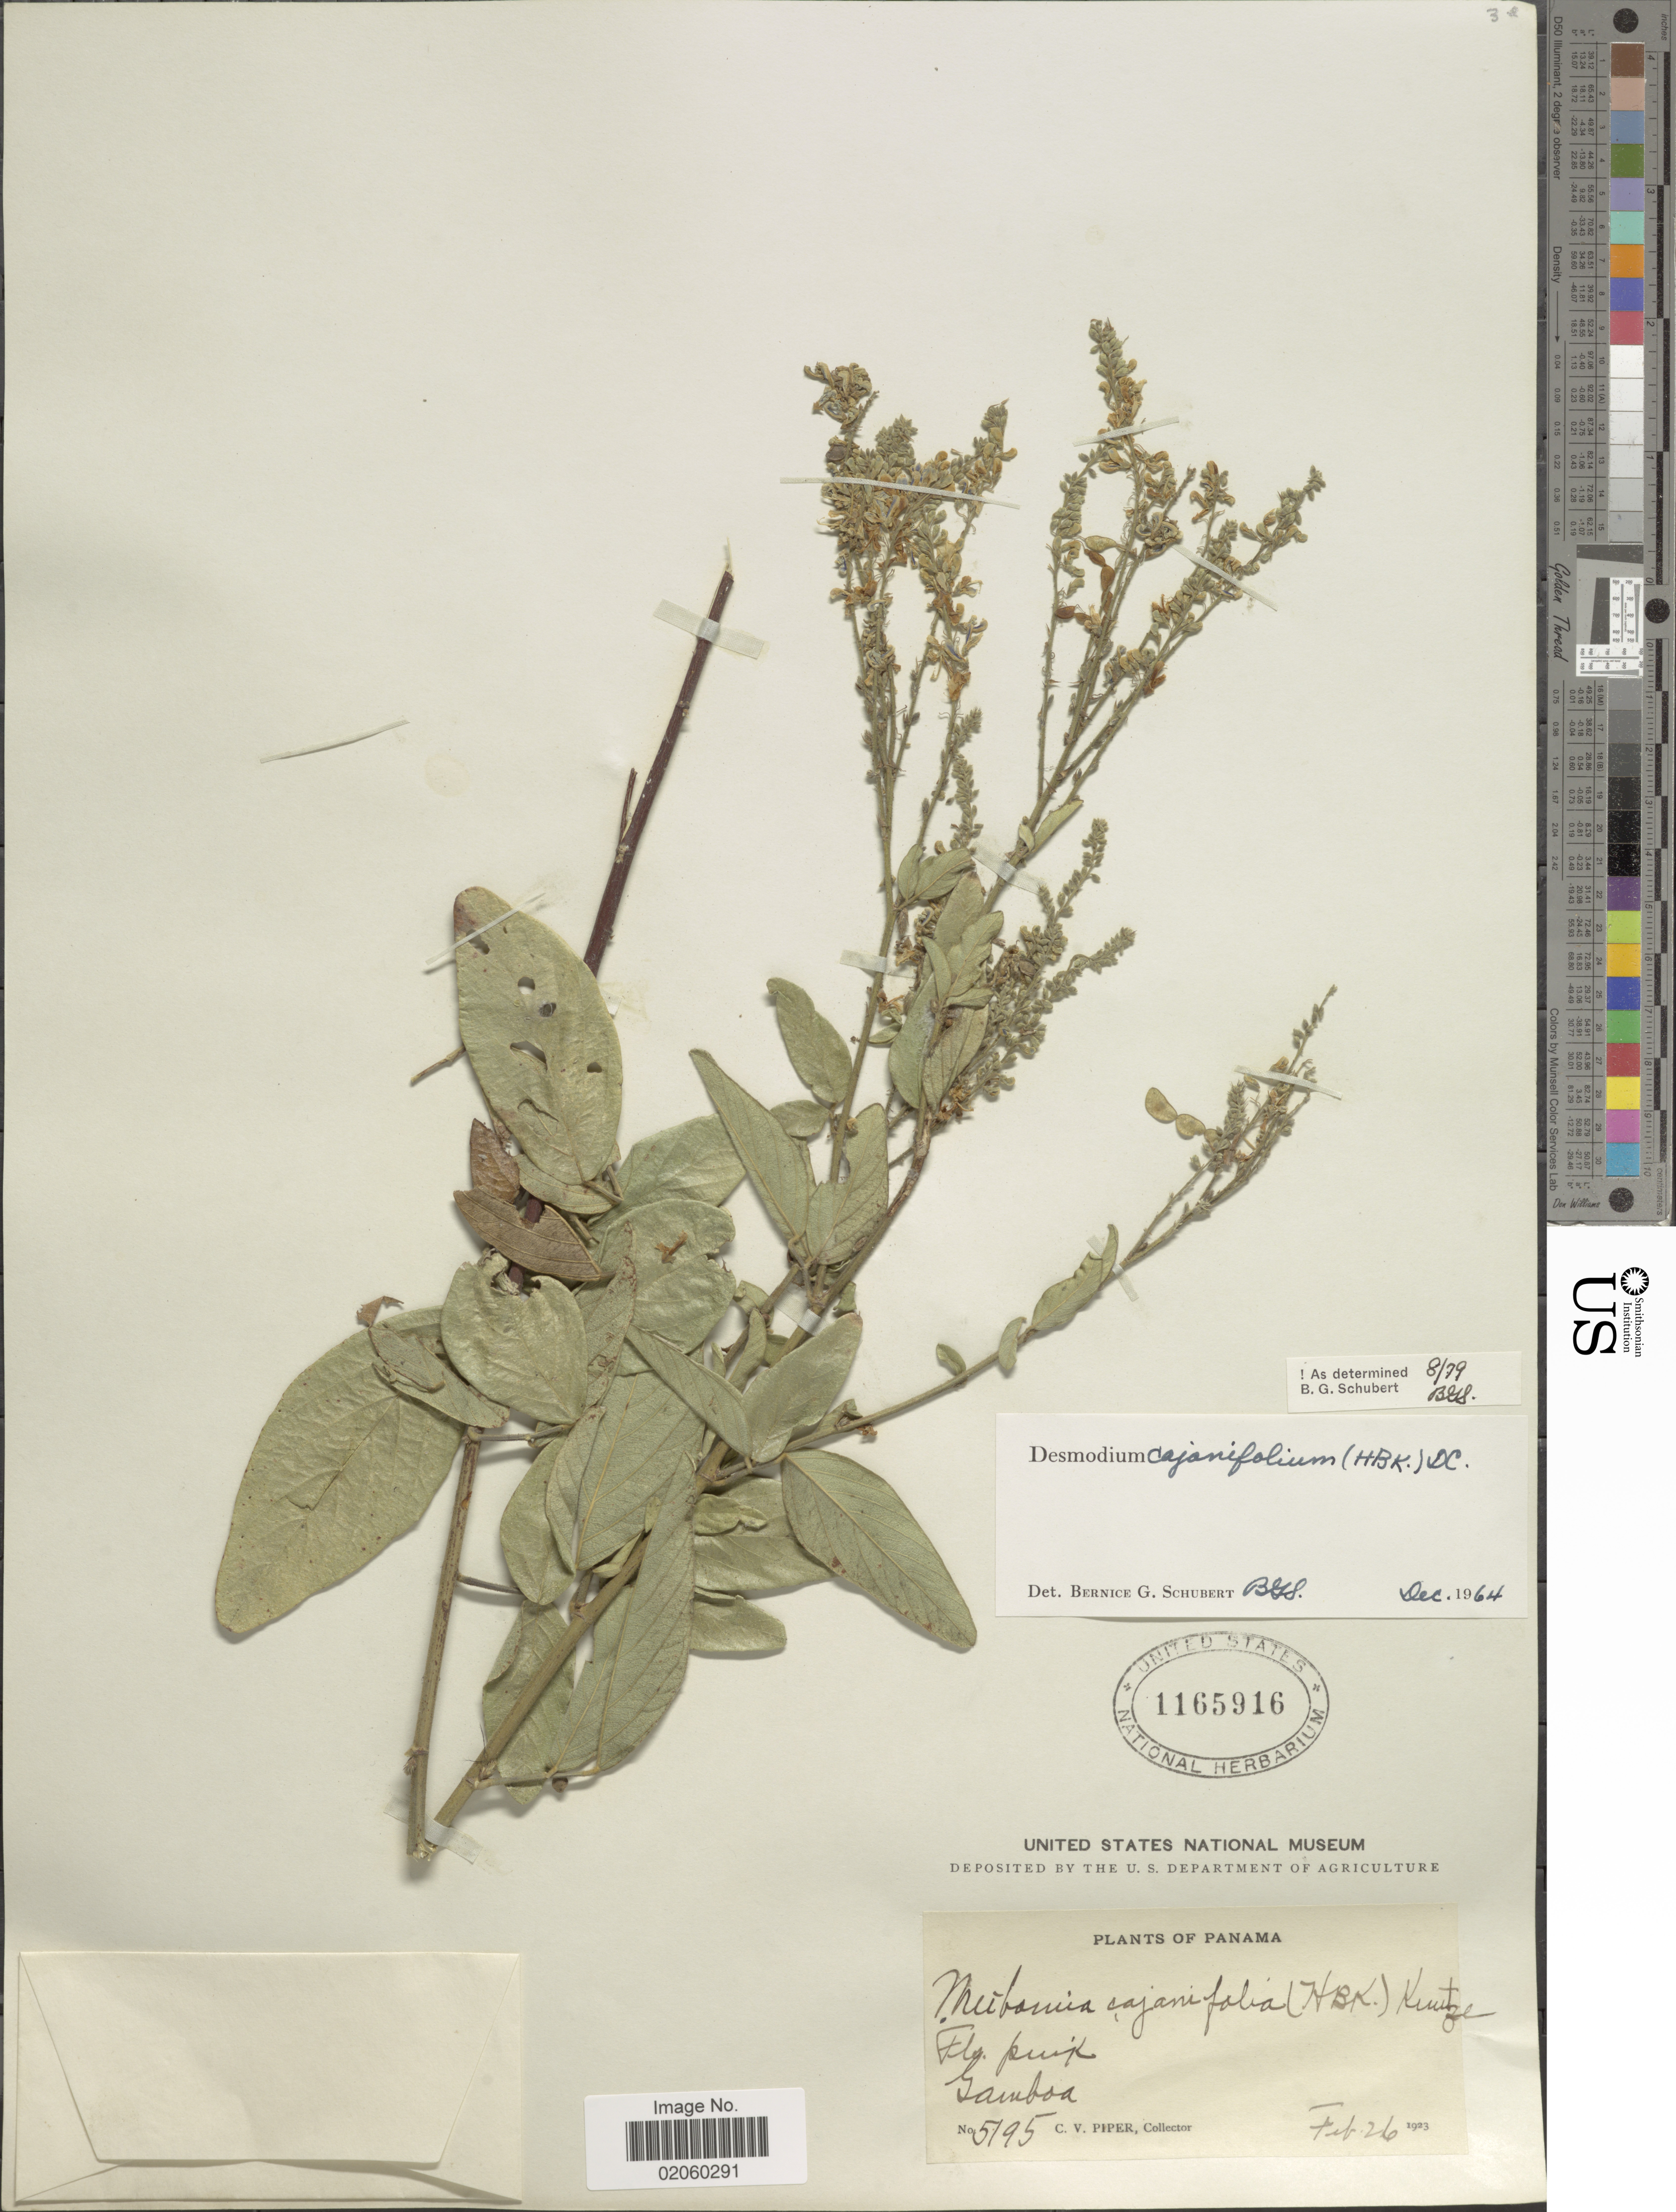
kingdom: Plantae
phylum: Tracheophyta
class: Magnoliopsida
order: Fabales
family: Fabaceae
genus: Desmodium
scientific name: Desmodium cajanifolium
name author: (Kunth) DC.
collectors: C. V. Piper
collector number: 5195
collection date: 1923-02-26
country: Panama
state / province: Colón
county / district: Canal Zone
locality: Gamboa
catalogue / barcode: US 1165916